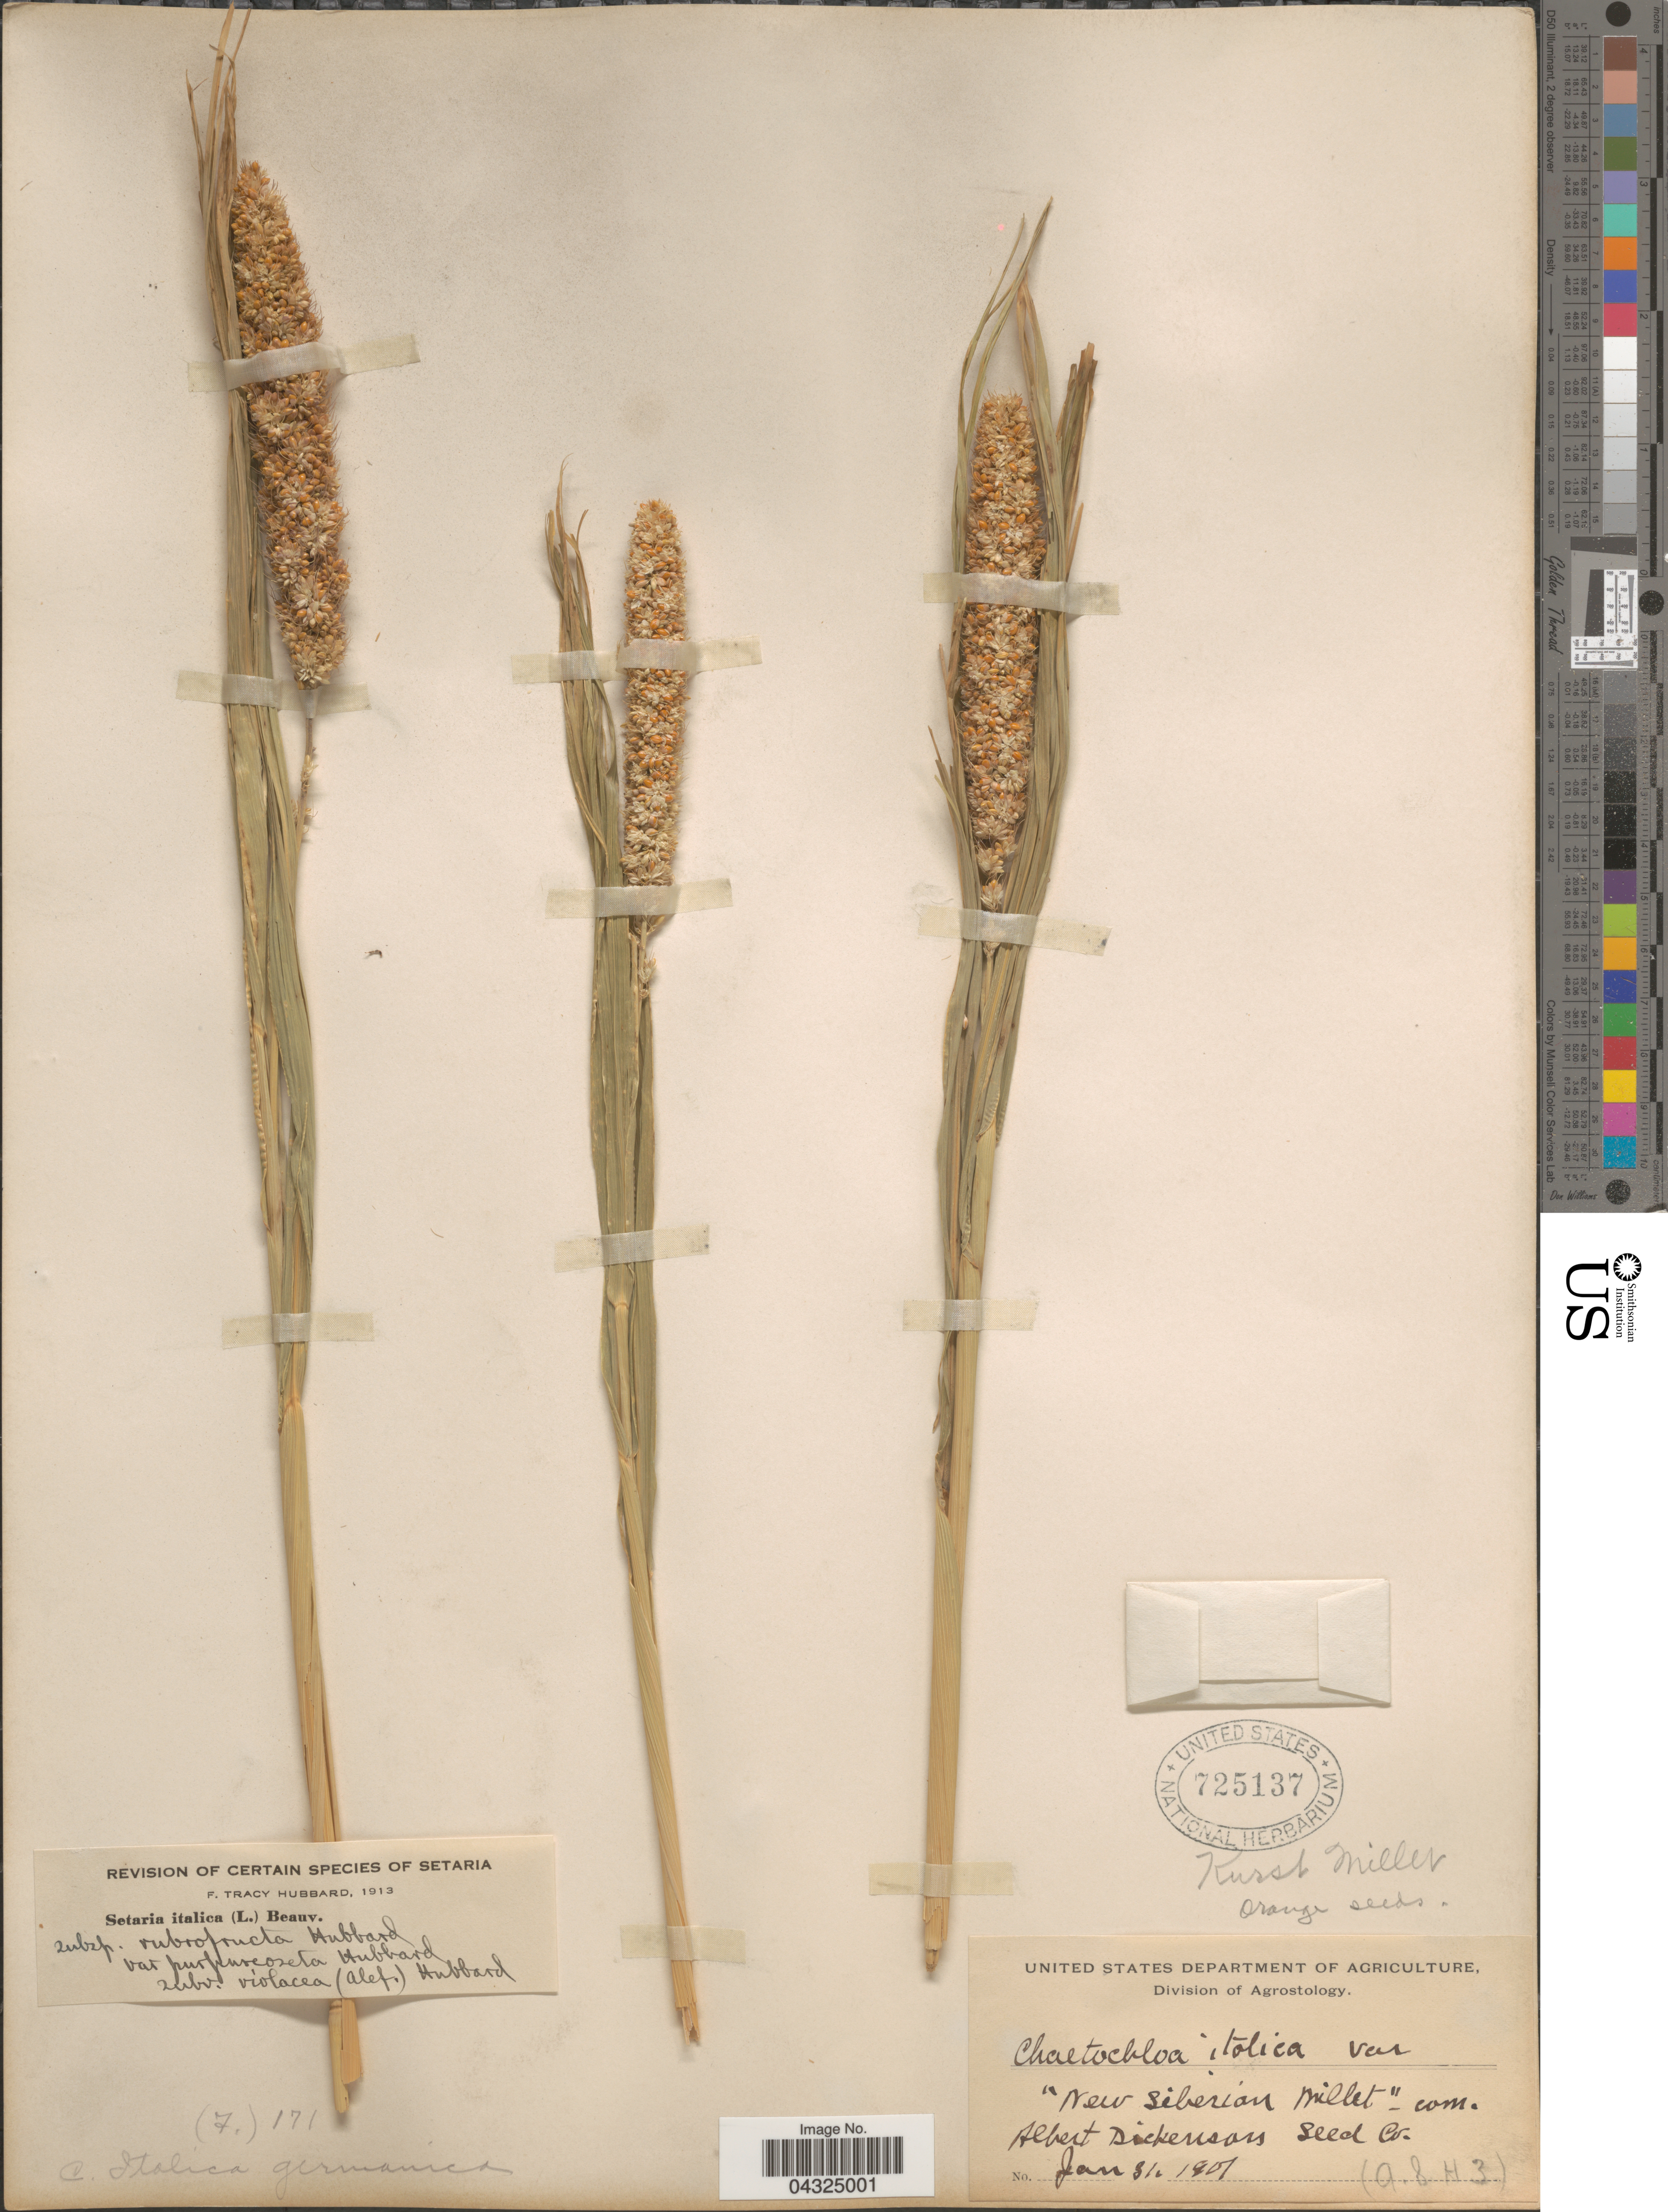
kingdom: Plantae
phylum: Tracheophyta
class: Liliopsida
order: Poales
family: Poaceae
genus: Setaria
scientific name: Setaria italica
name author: (L.) P. Beauv.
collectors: A. Dickenson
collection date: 1901-01-31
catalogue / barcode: US 725137